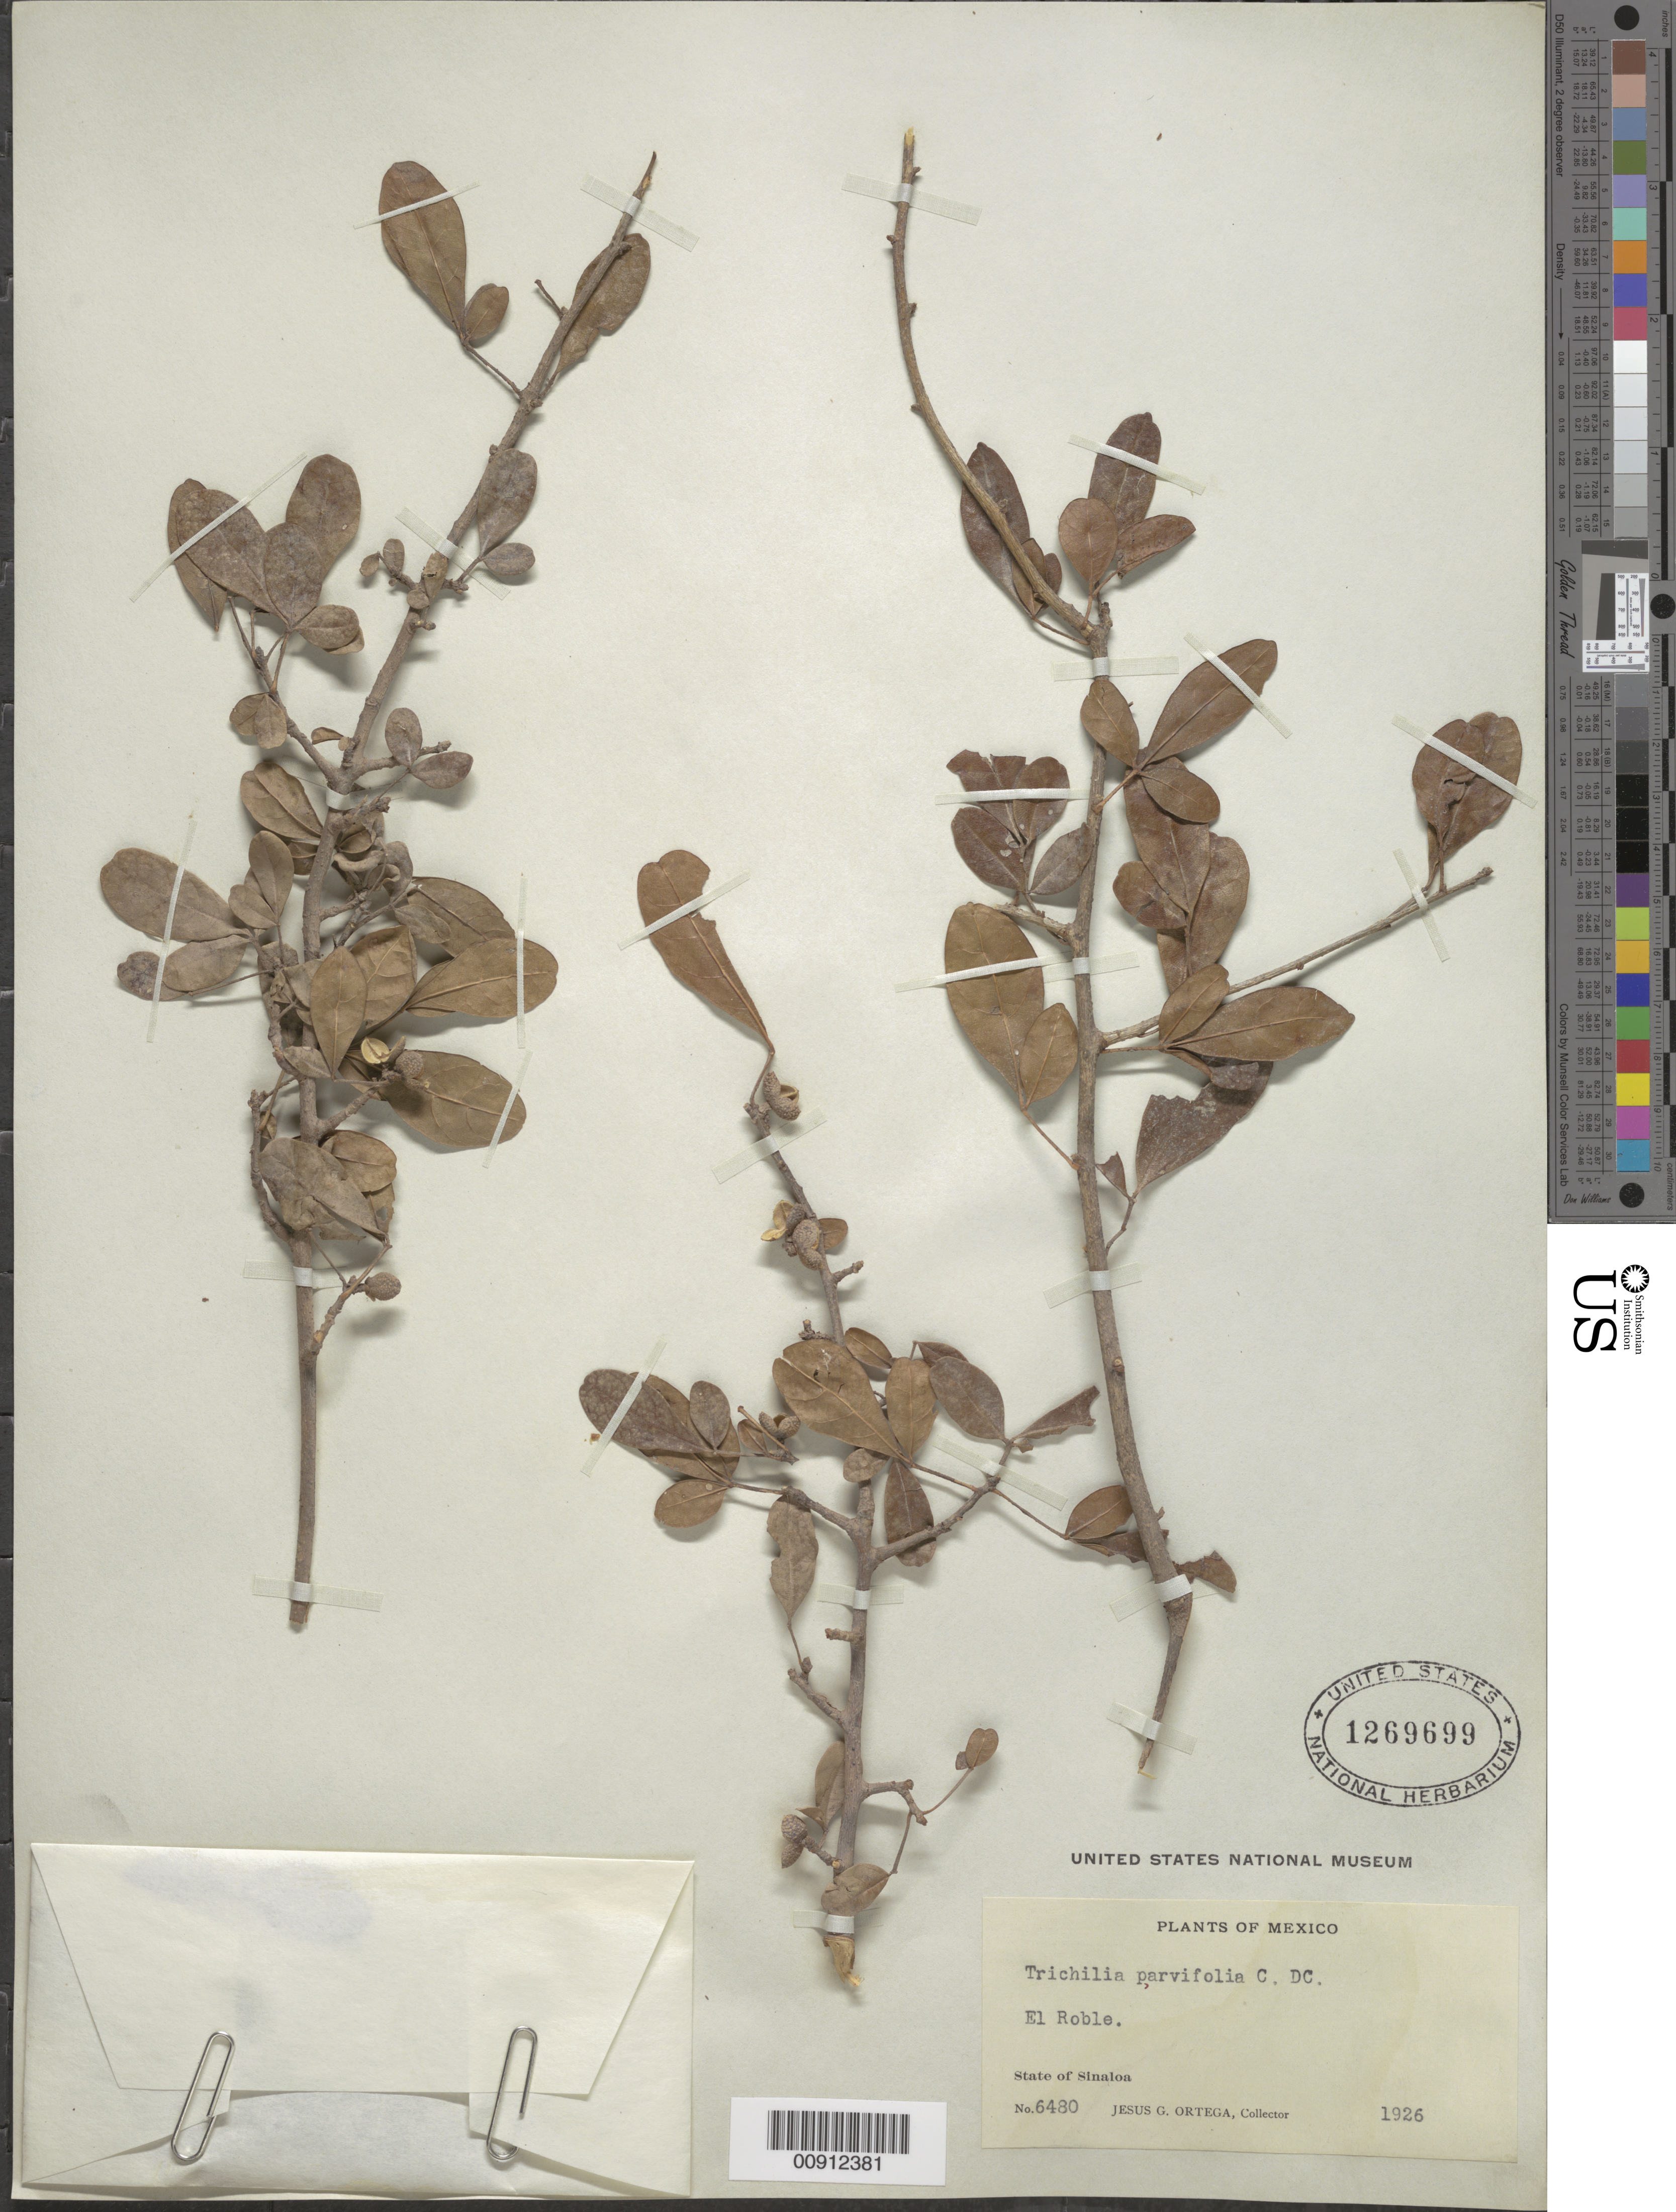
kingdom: Plantae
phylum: Tracheophyta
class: Magnoliopsida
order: Sapindales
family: Meliaceae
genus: Trichilia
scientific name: Trichilia parvifolia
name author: C. DC.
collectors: J. Ortega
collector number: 6480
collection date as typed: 1926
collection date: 1926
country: Mexico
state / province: Sinaloa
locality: El Roble, State of Sinaloa.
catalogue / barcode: US 1269699